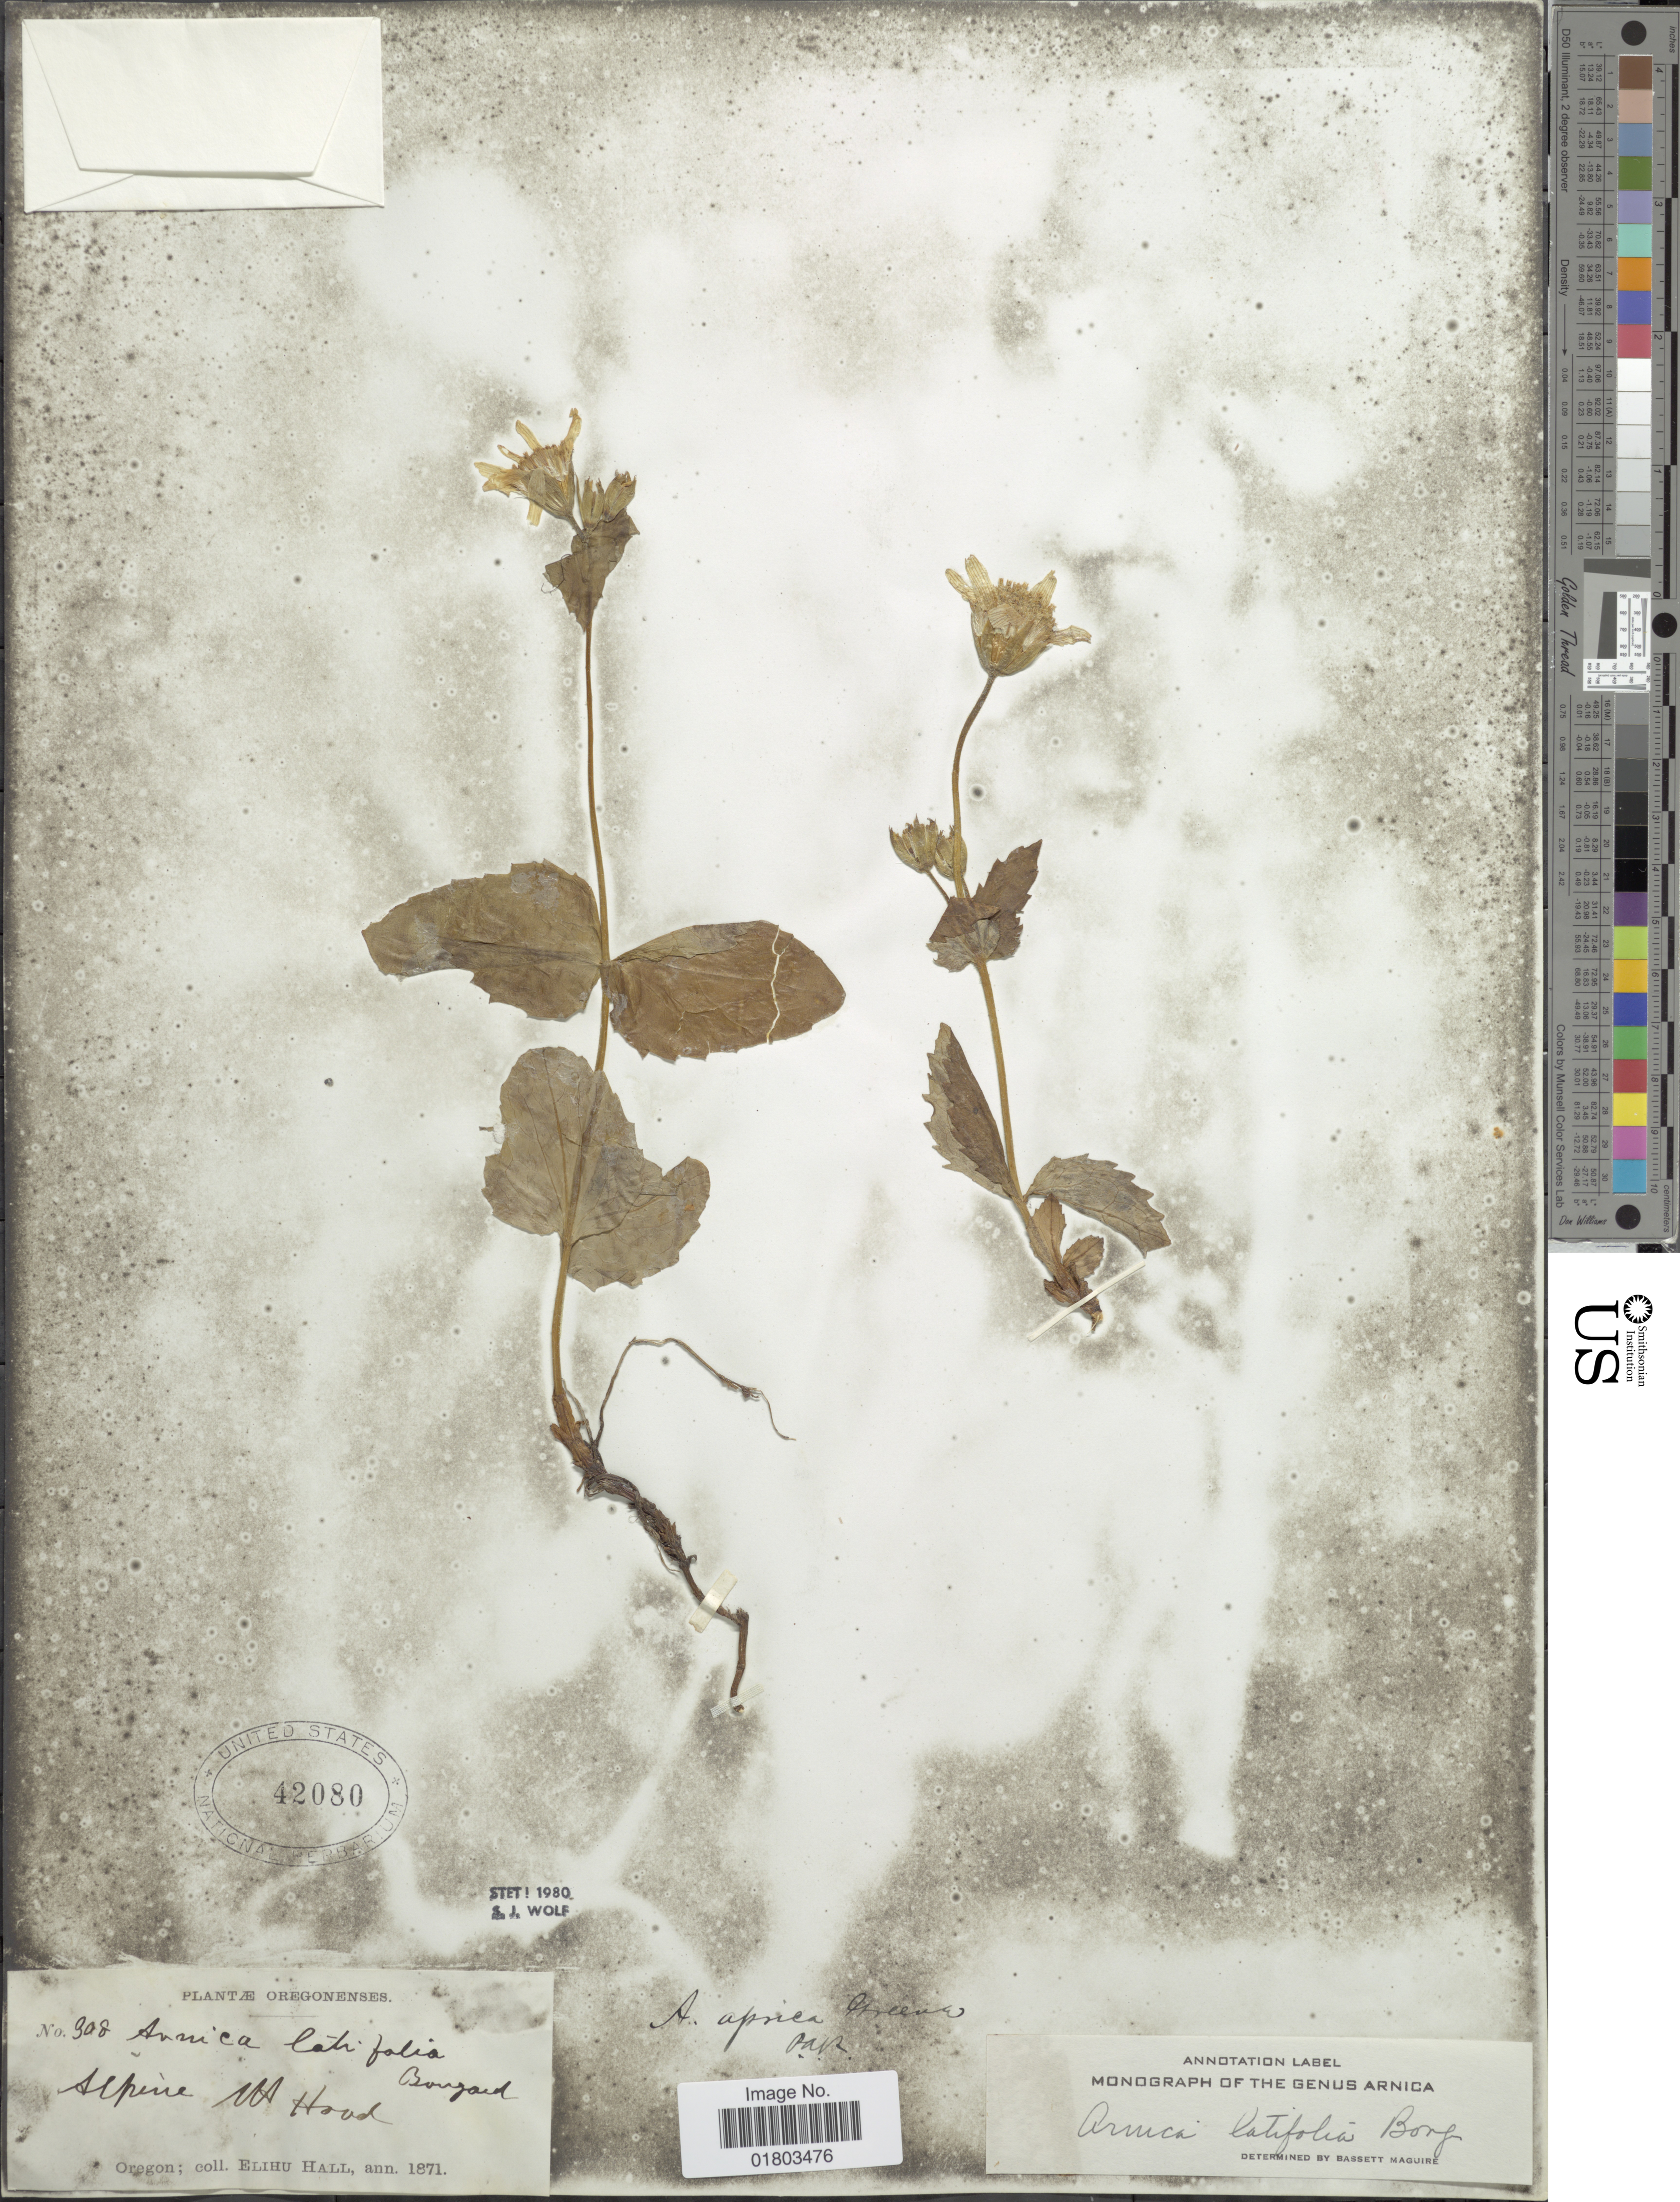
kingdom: Plantae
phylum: Tracheophyta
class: Magnoliopsida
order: Asterales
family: Asteraceae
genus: Arnica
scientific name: Arnica latifolia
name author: Bong.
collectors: E. Hall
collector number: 308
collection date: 1871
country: United States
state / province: Oregon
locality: Mt hood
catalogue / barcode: US 42080